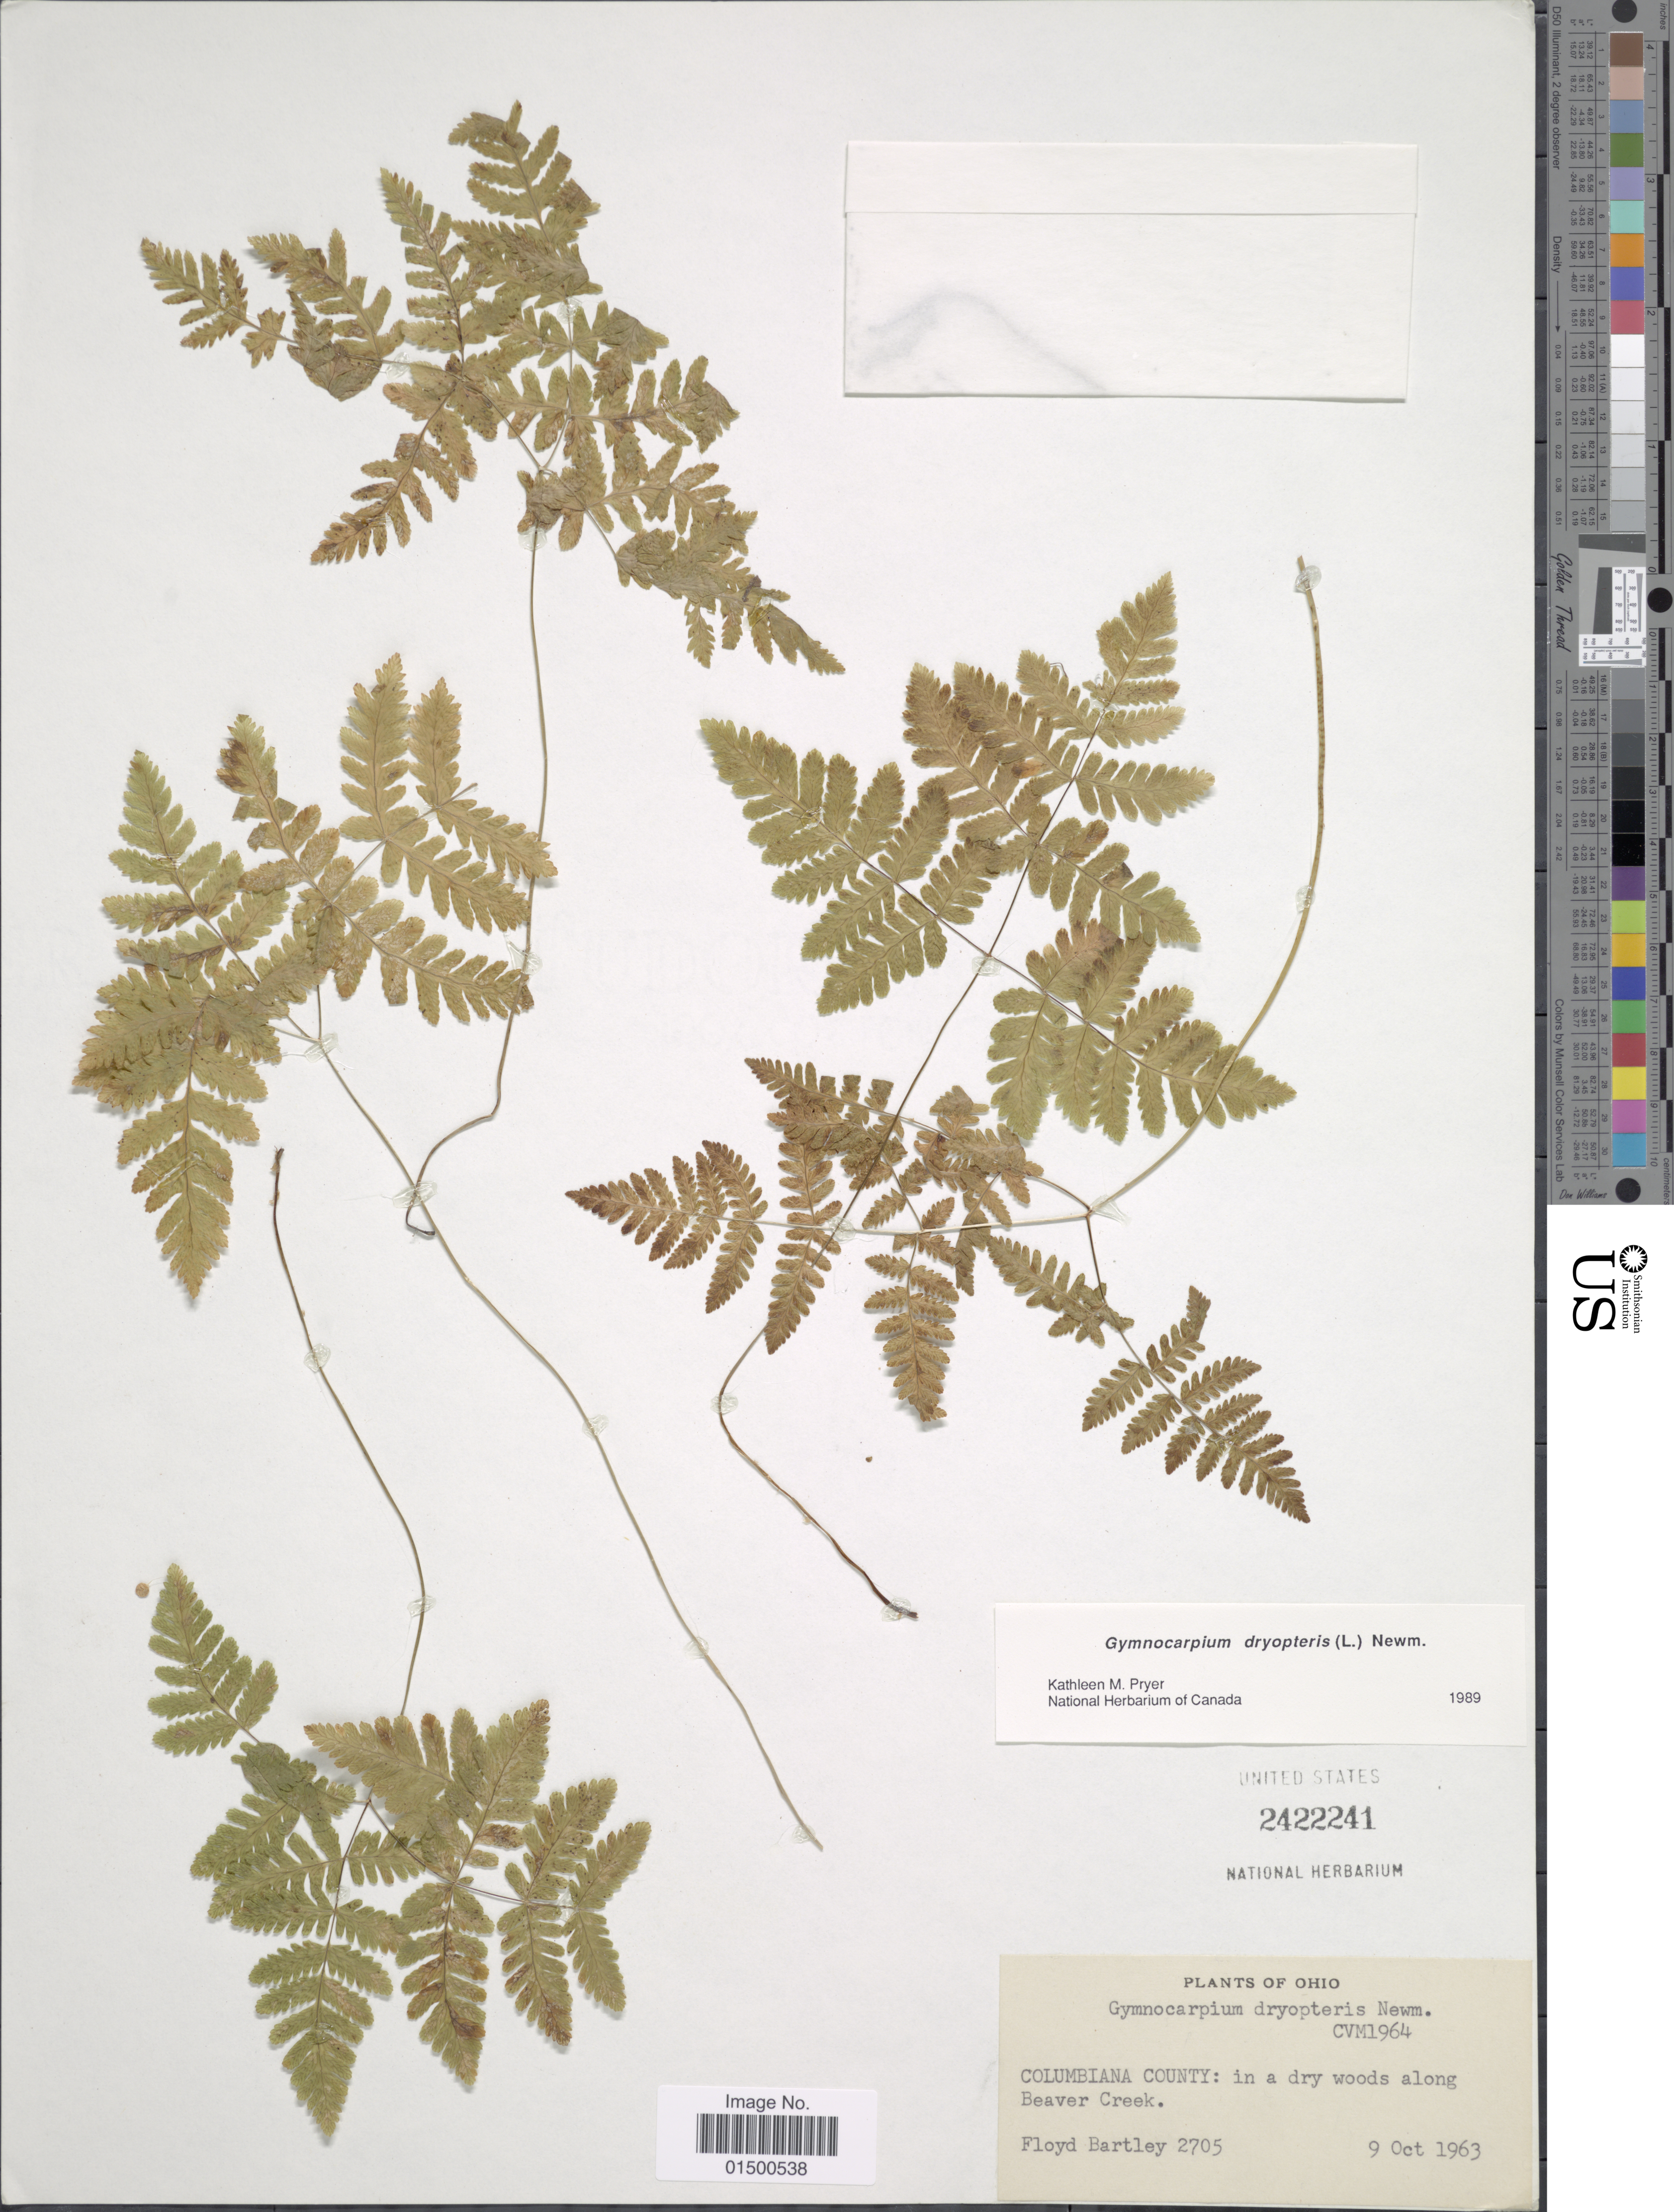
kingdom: Plantae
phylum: Tracheophyta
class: Polypodiopsida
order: Polypodiales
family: Cystopteridaceae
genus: Gymnocarpium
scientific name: Gymnocarpium dryopteris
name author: (L.) Newman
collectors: F. Bartley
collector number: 2705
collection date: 1963-10-09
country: United States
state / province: Ohio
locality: Columbiana County: in a dry woods along Beaver Creek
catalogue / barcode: US 2422241